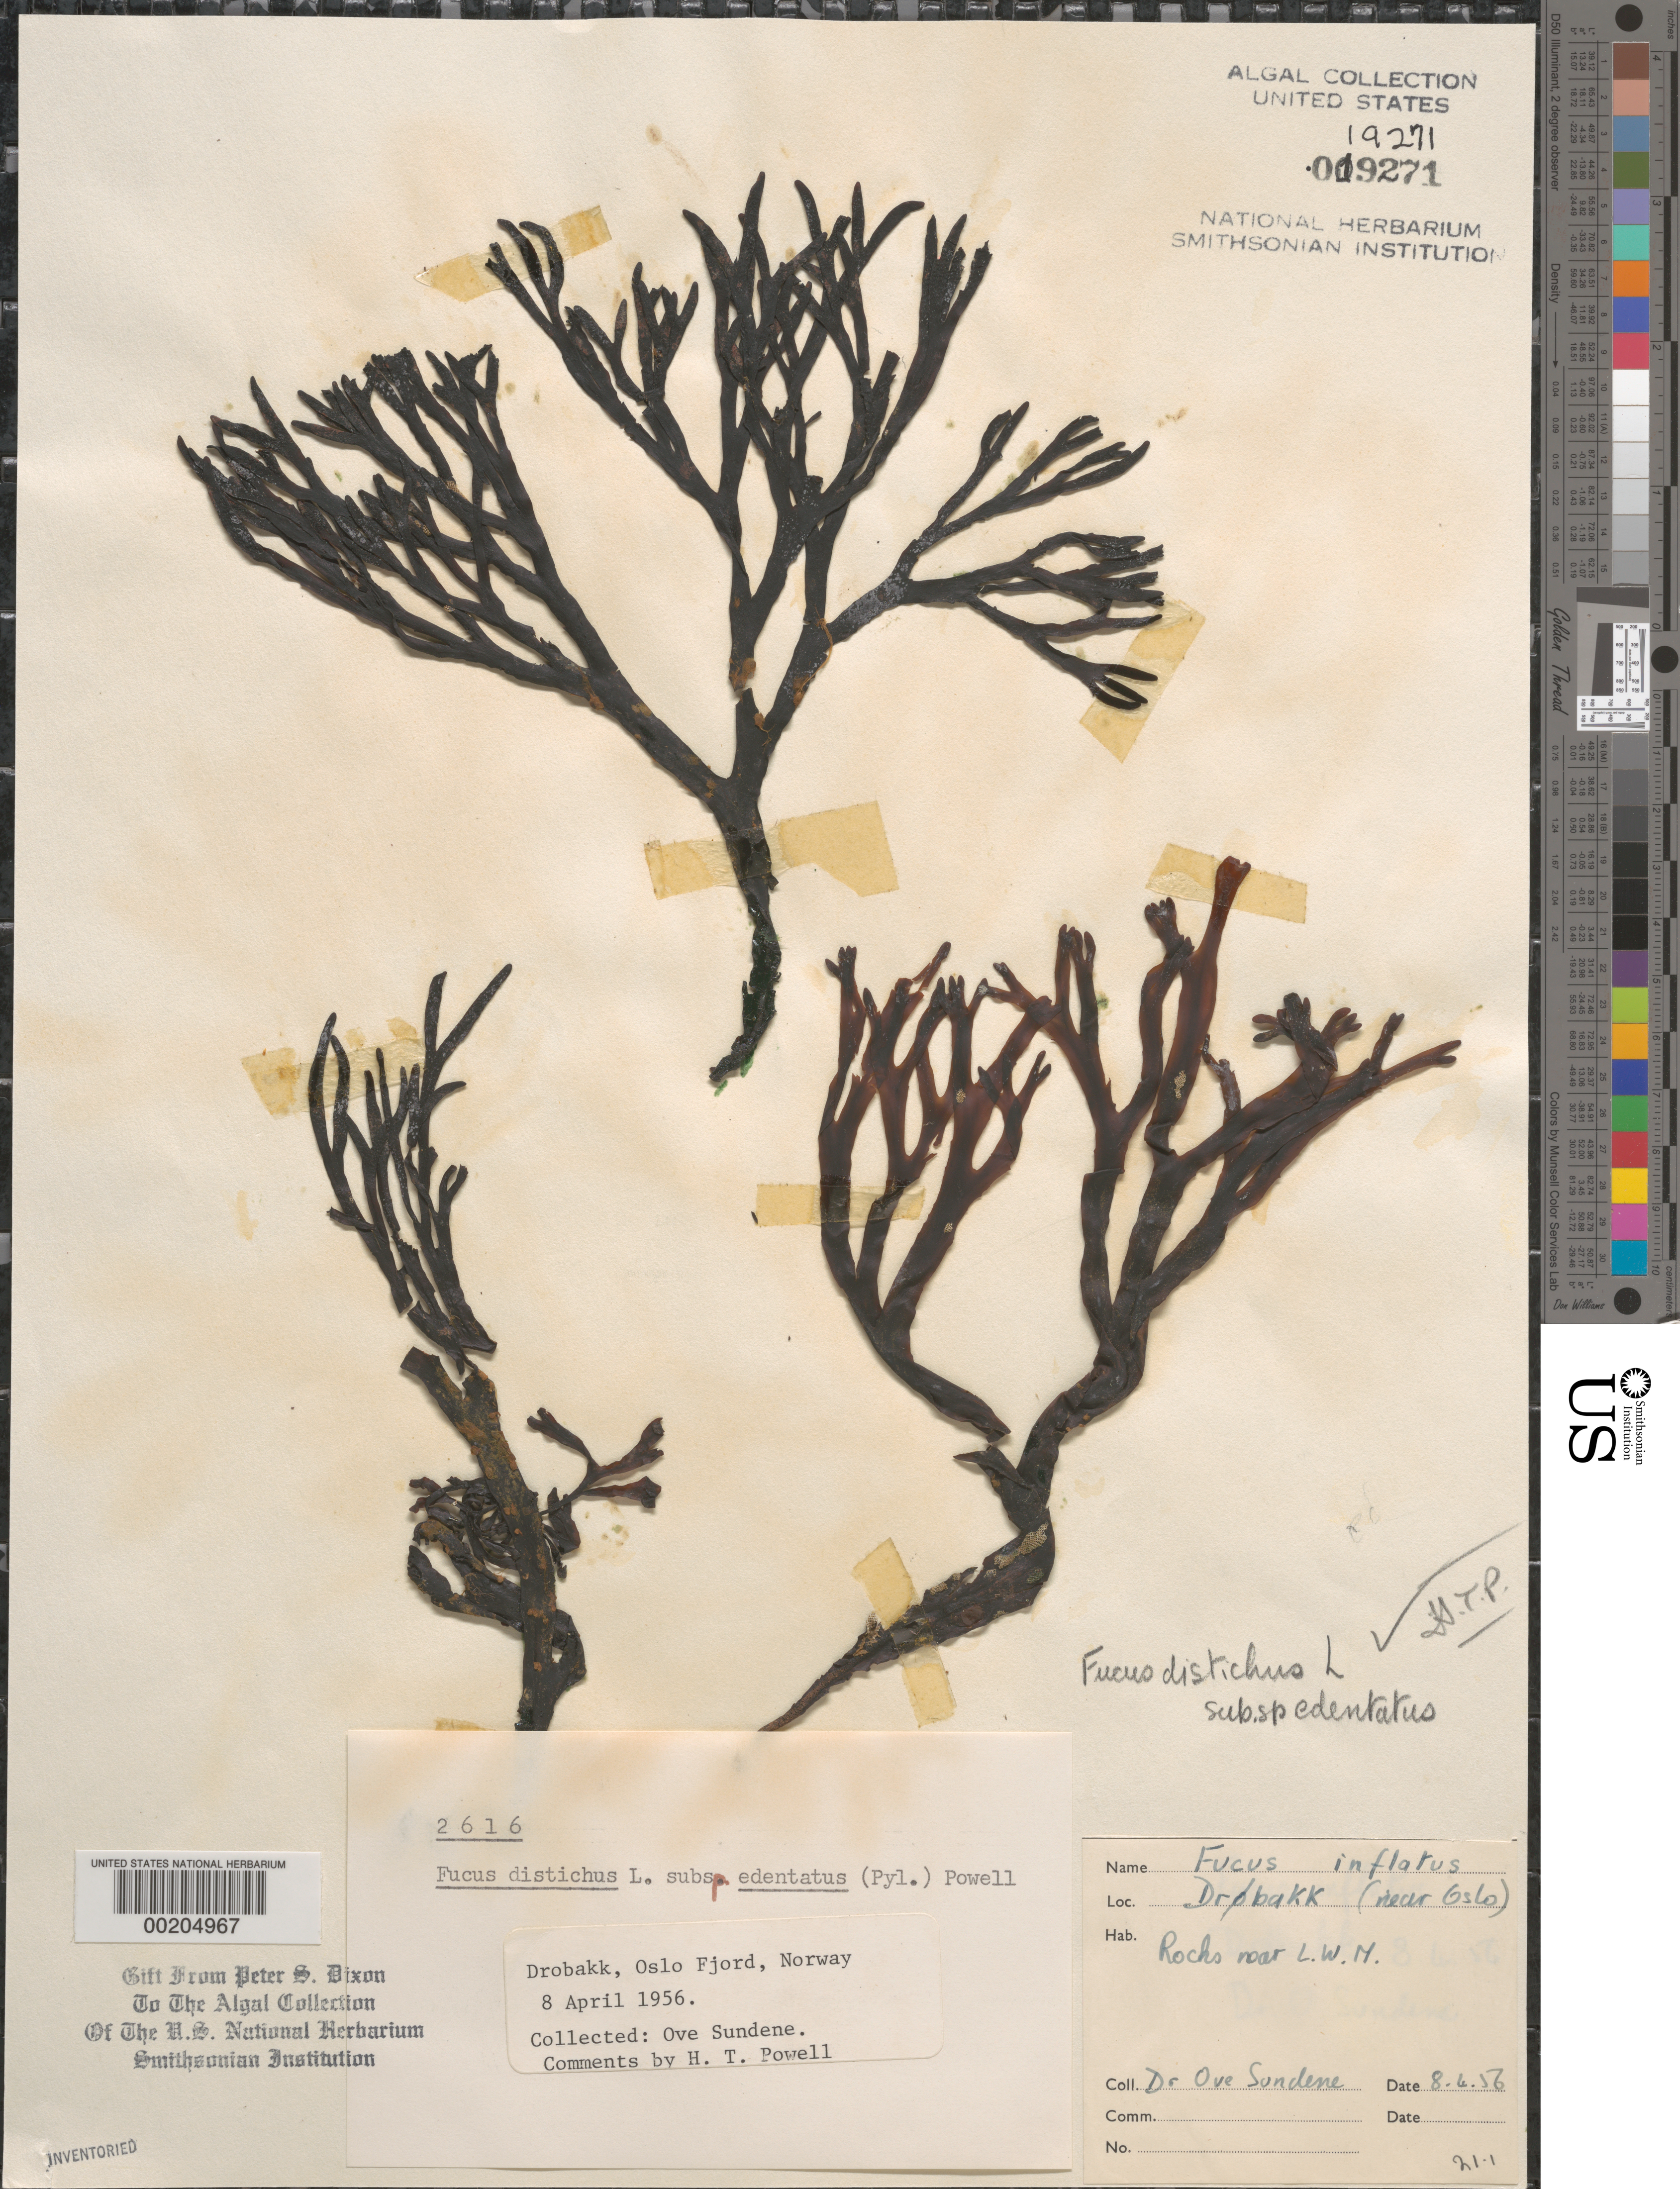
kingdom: Chromista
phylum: Ochrophyta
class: Phaeophyceae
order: Fucales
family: Fucaceae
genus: Fucus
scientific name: Fucus distichus subsp. edentatus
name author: (Bach. Pyl.) H.T. Powell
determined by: Dixon, P. S.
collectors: O. Sundene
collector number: PSD 2616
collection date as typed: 08 Apr 1956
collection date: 1956-04-08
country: Norway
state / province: Akershus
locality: Drobakk, Oslo Fjord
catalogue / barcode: US 19271